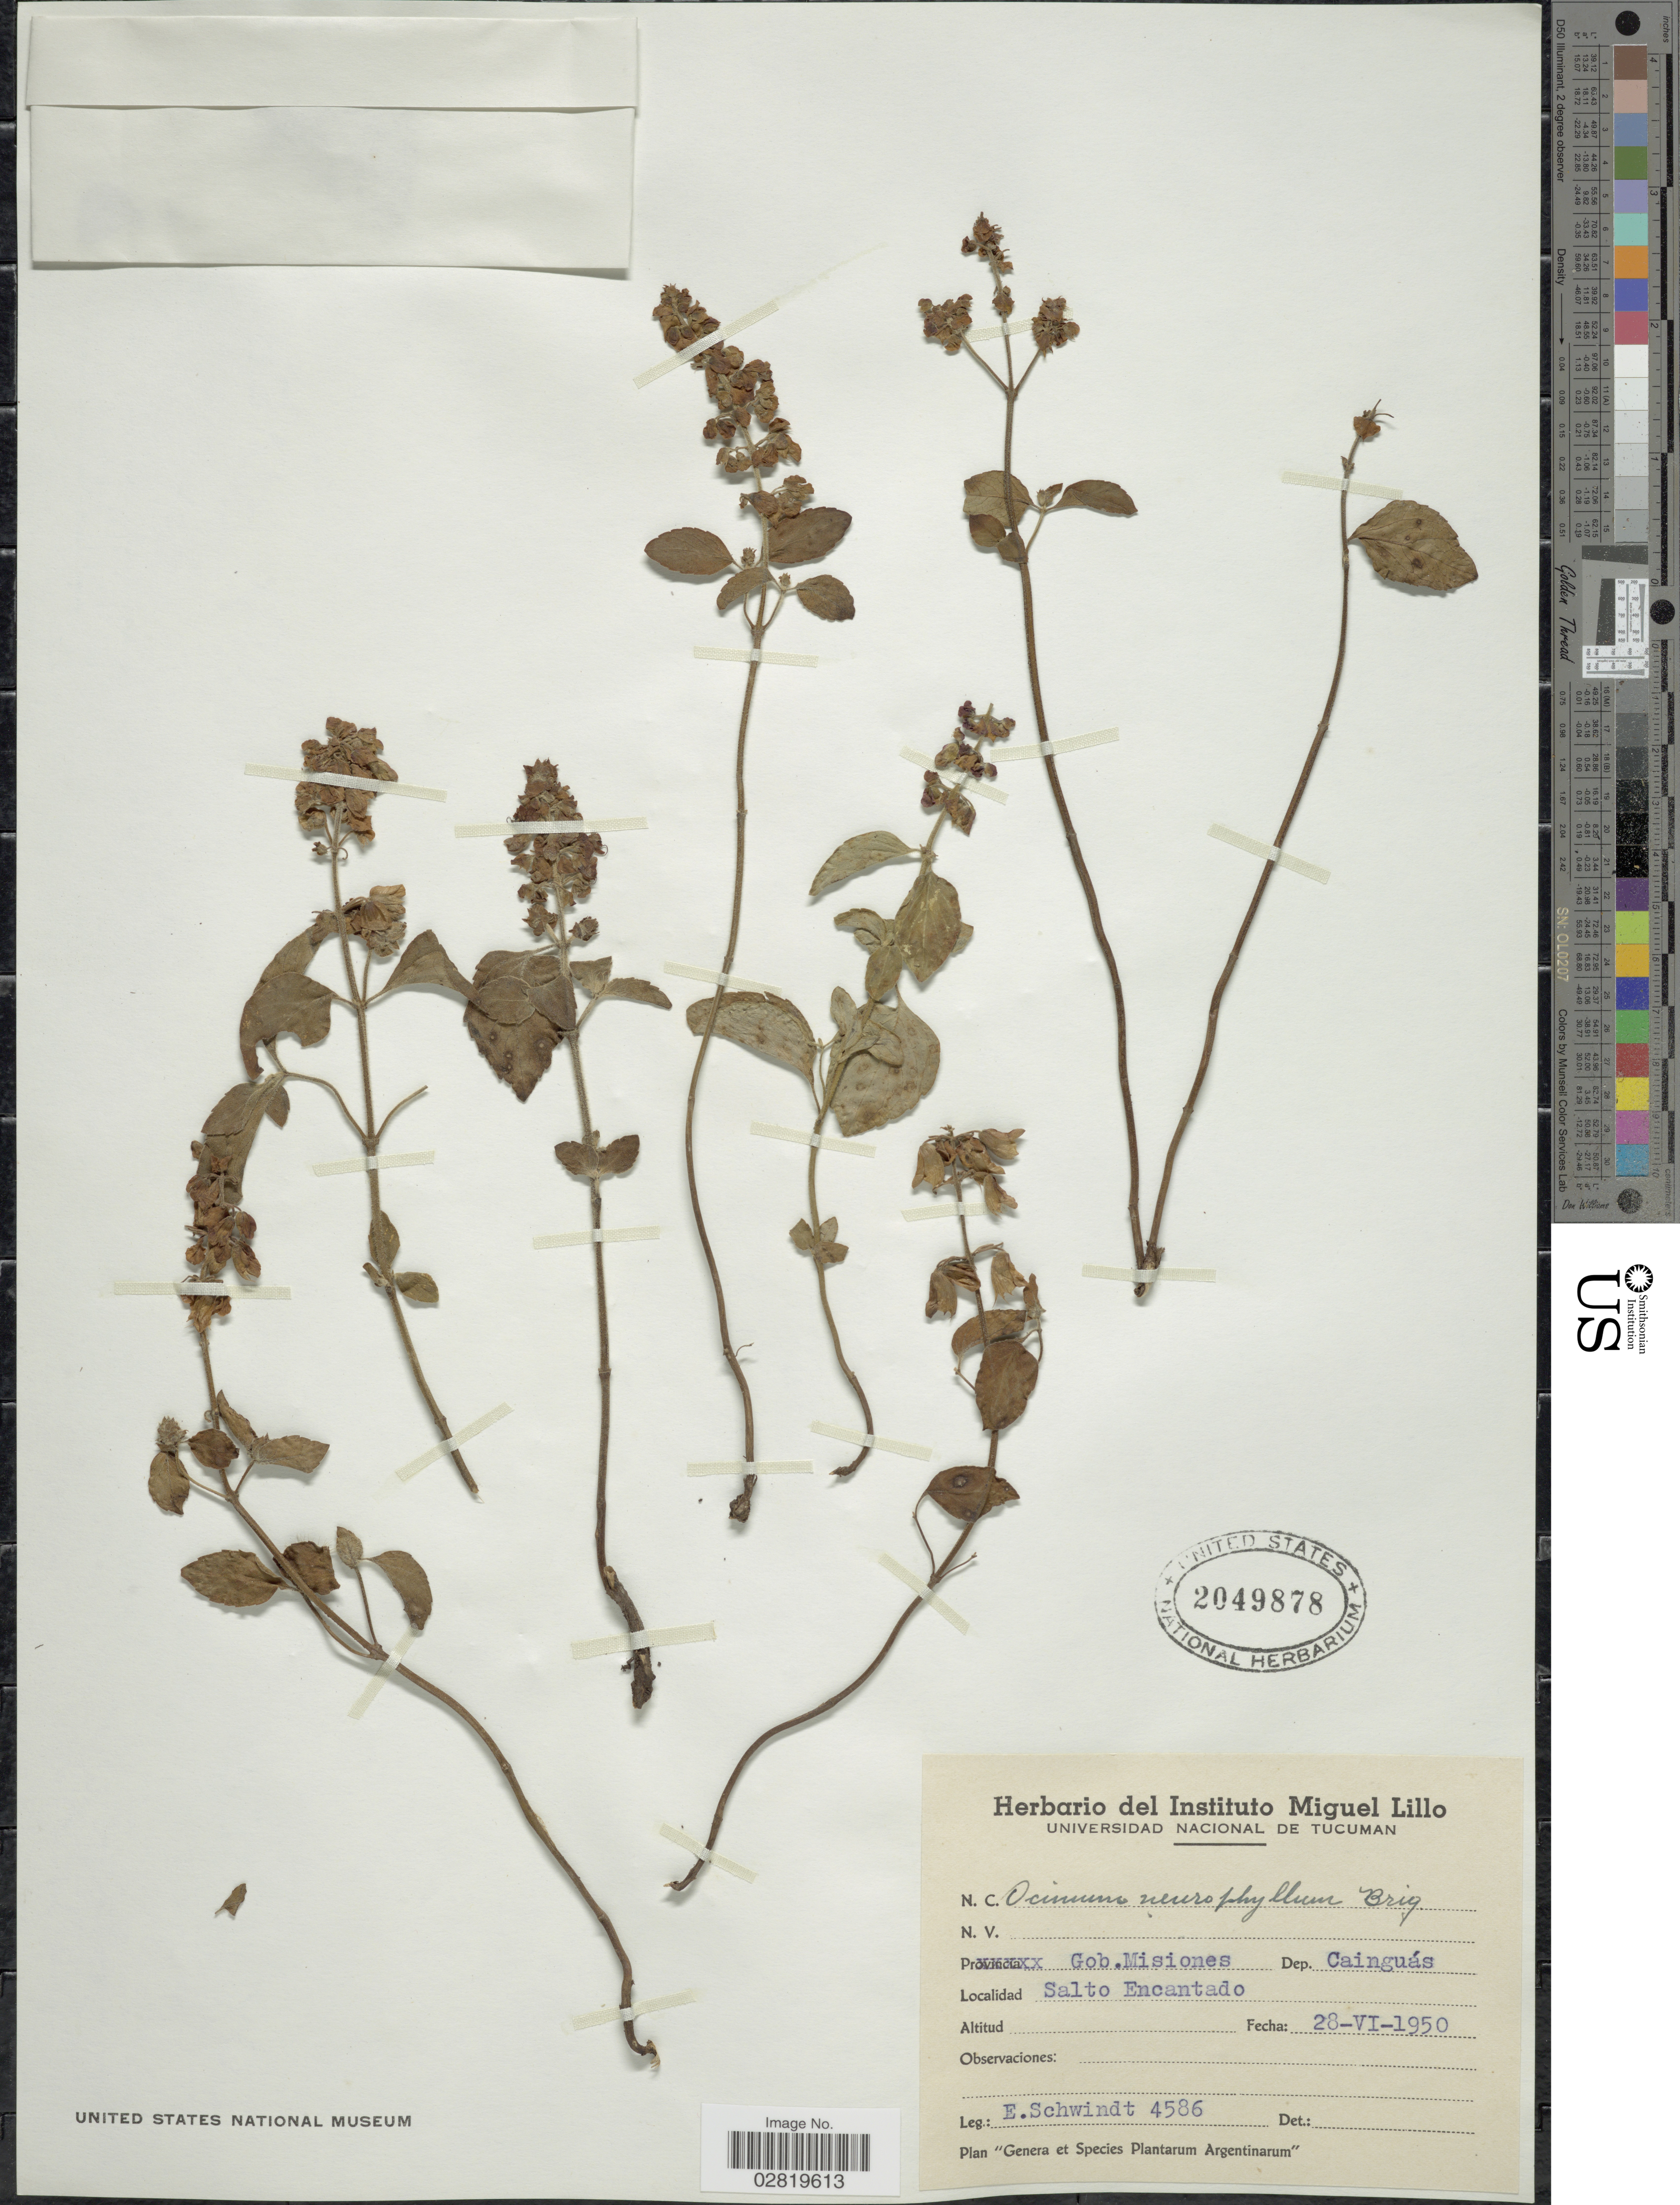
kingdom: Plantae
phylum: Tracheophyta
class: Magnoliopsida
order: Lamiales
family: Lamiaceae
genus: Ocimum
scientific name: Ocimum neurophyllum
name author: Briq.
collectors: E. Schwindt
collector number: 4586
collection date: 1950-06-28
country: Argentina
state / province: Misiones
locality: Gob. Misiones, Dep. Cainguás, Salto Encantado.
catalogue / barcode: US 2049878